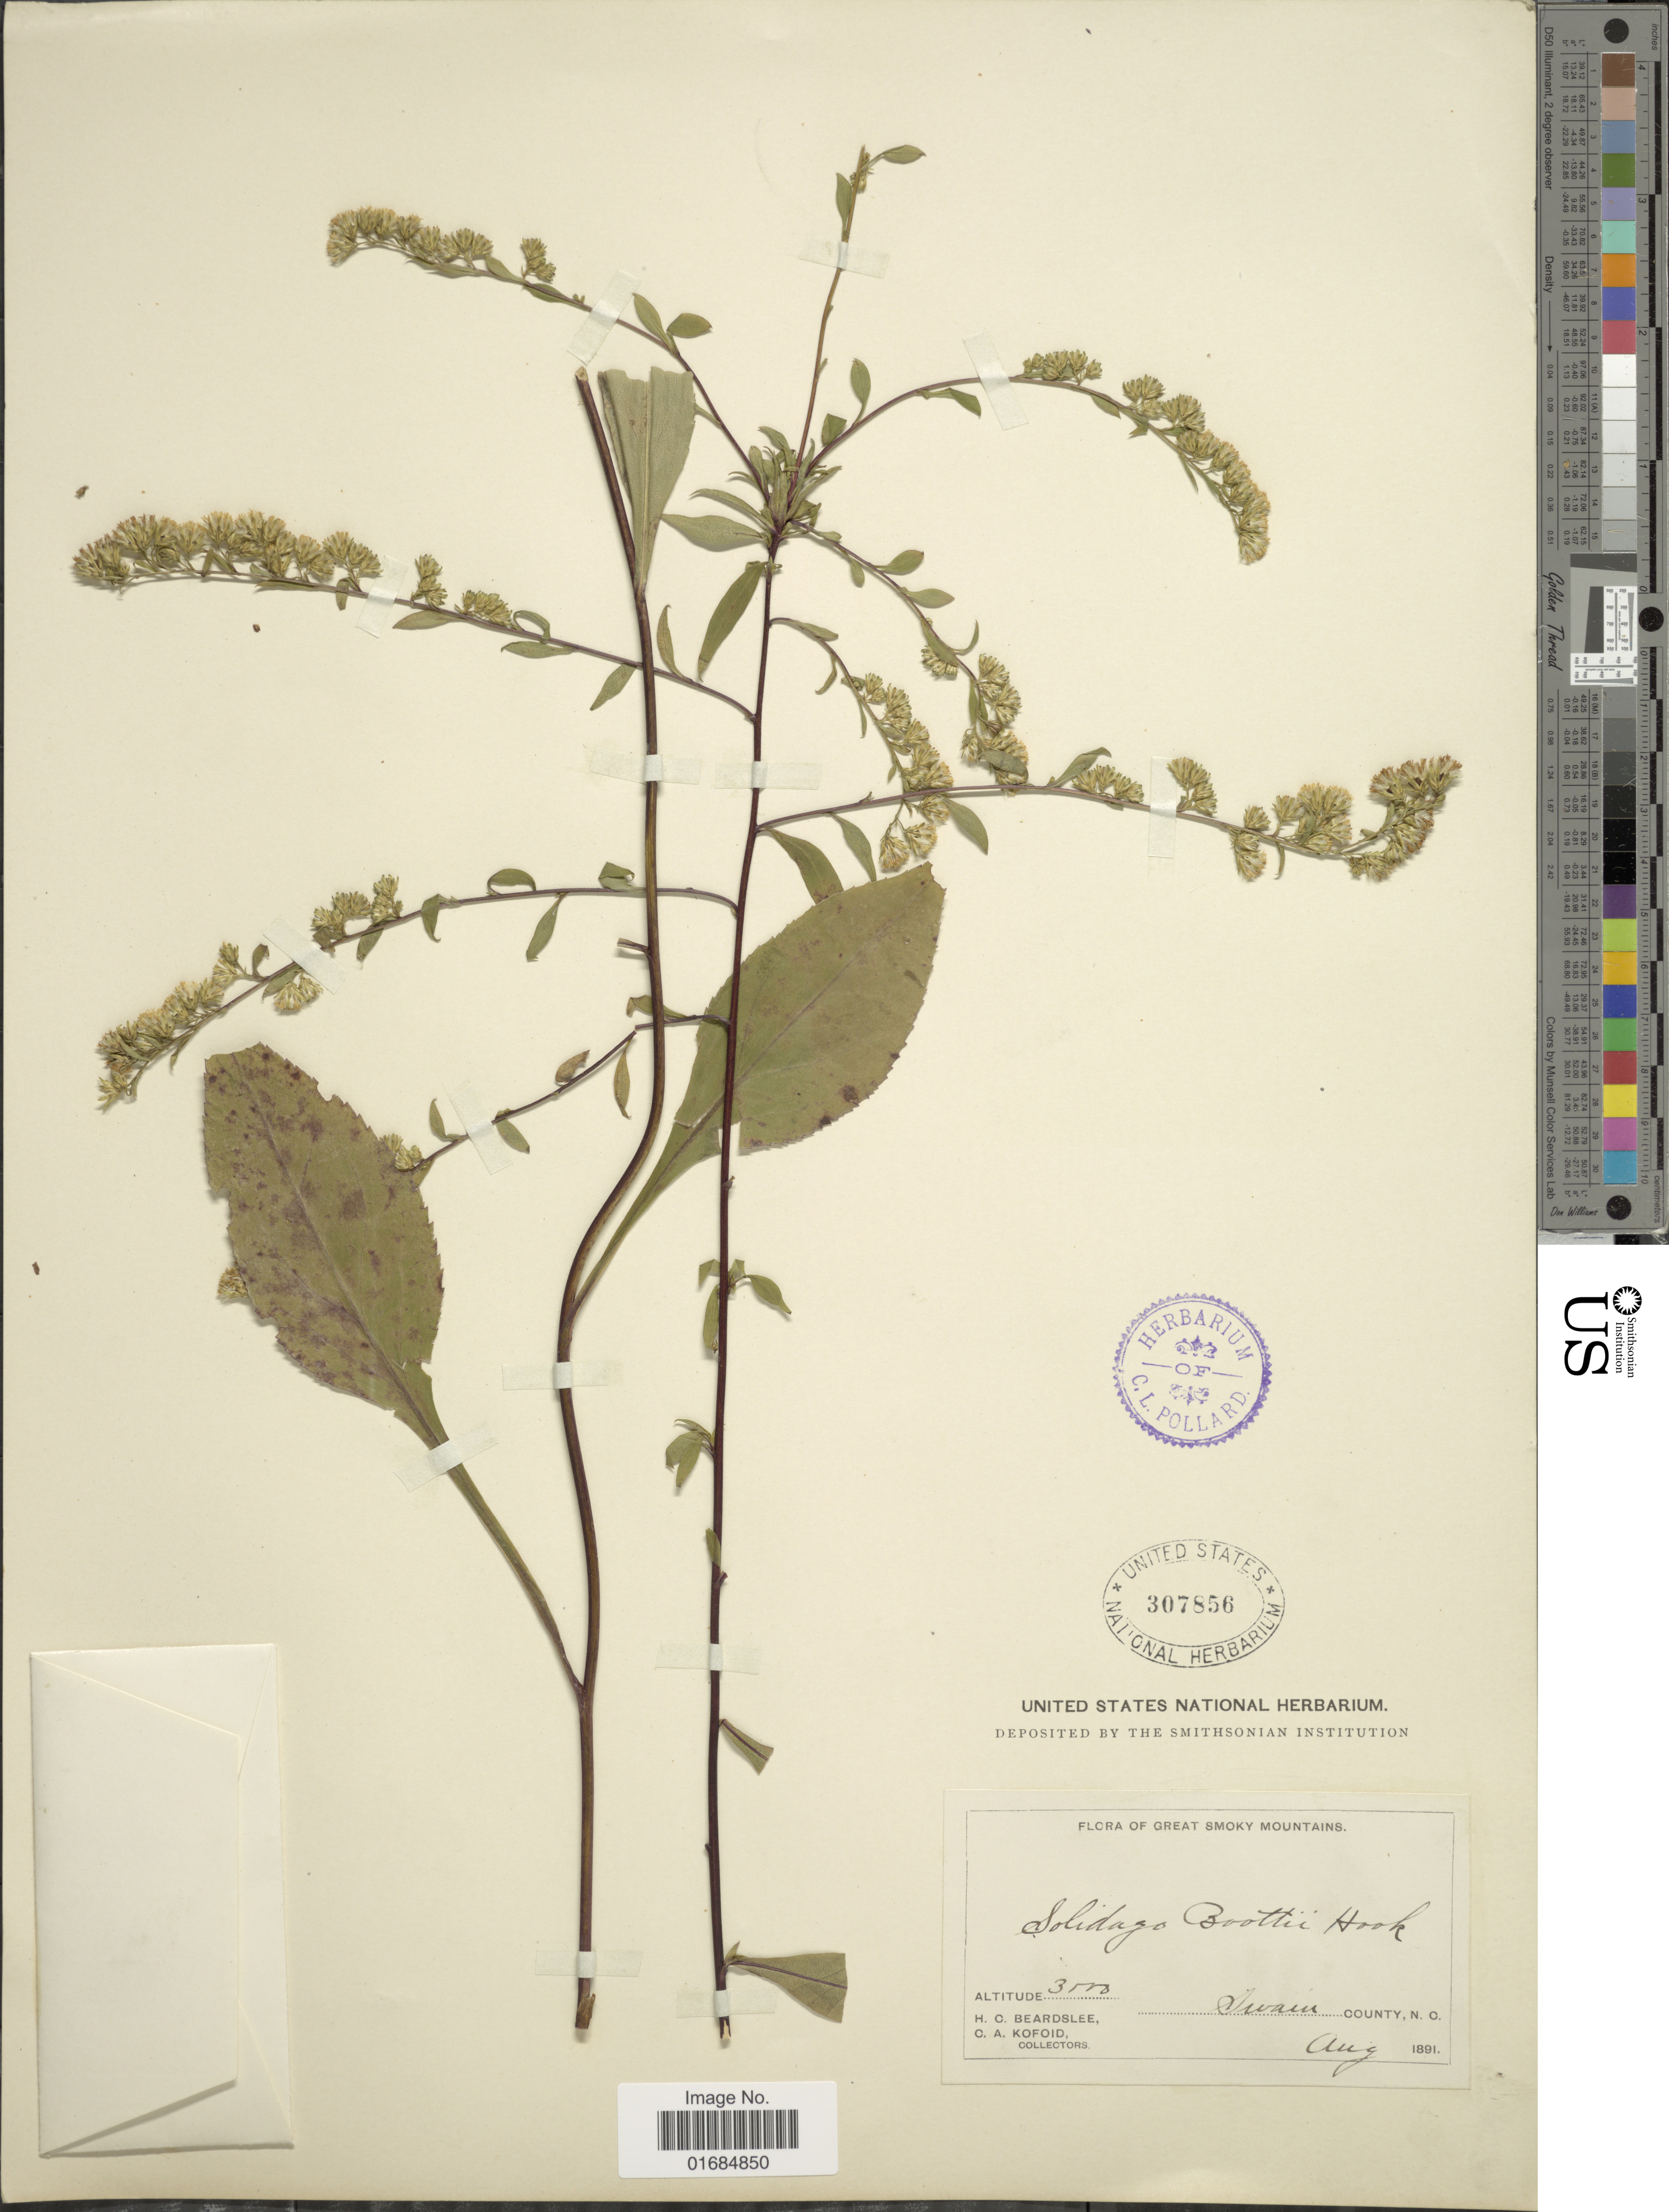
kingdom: Plantae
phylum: Tracheophyta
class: Magnoliopsida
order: Asterales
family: Asteraceae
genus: Solidago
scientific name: Solidago boottii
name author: Hook.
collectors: H. Beardslee & C. Kofoid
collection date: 1891-08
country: United States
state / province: North Carolina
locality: Great Smoky Mountains, Swain County.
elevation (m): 914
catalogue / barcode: US 307856